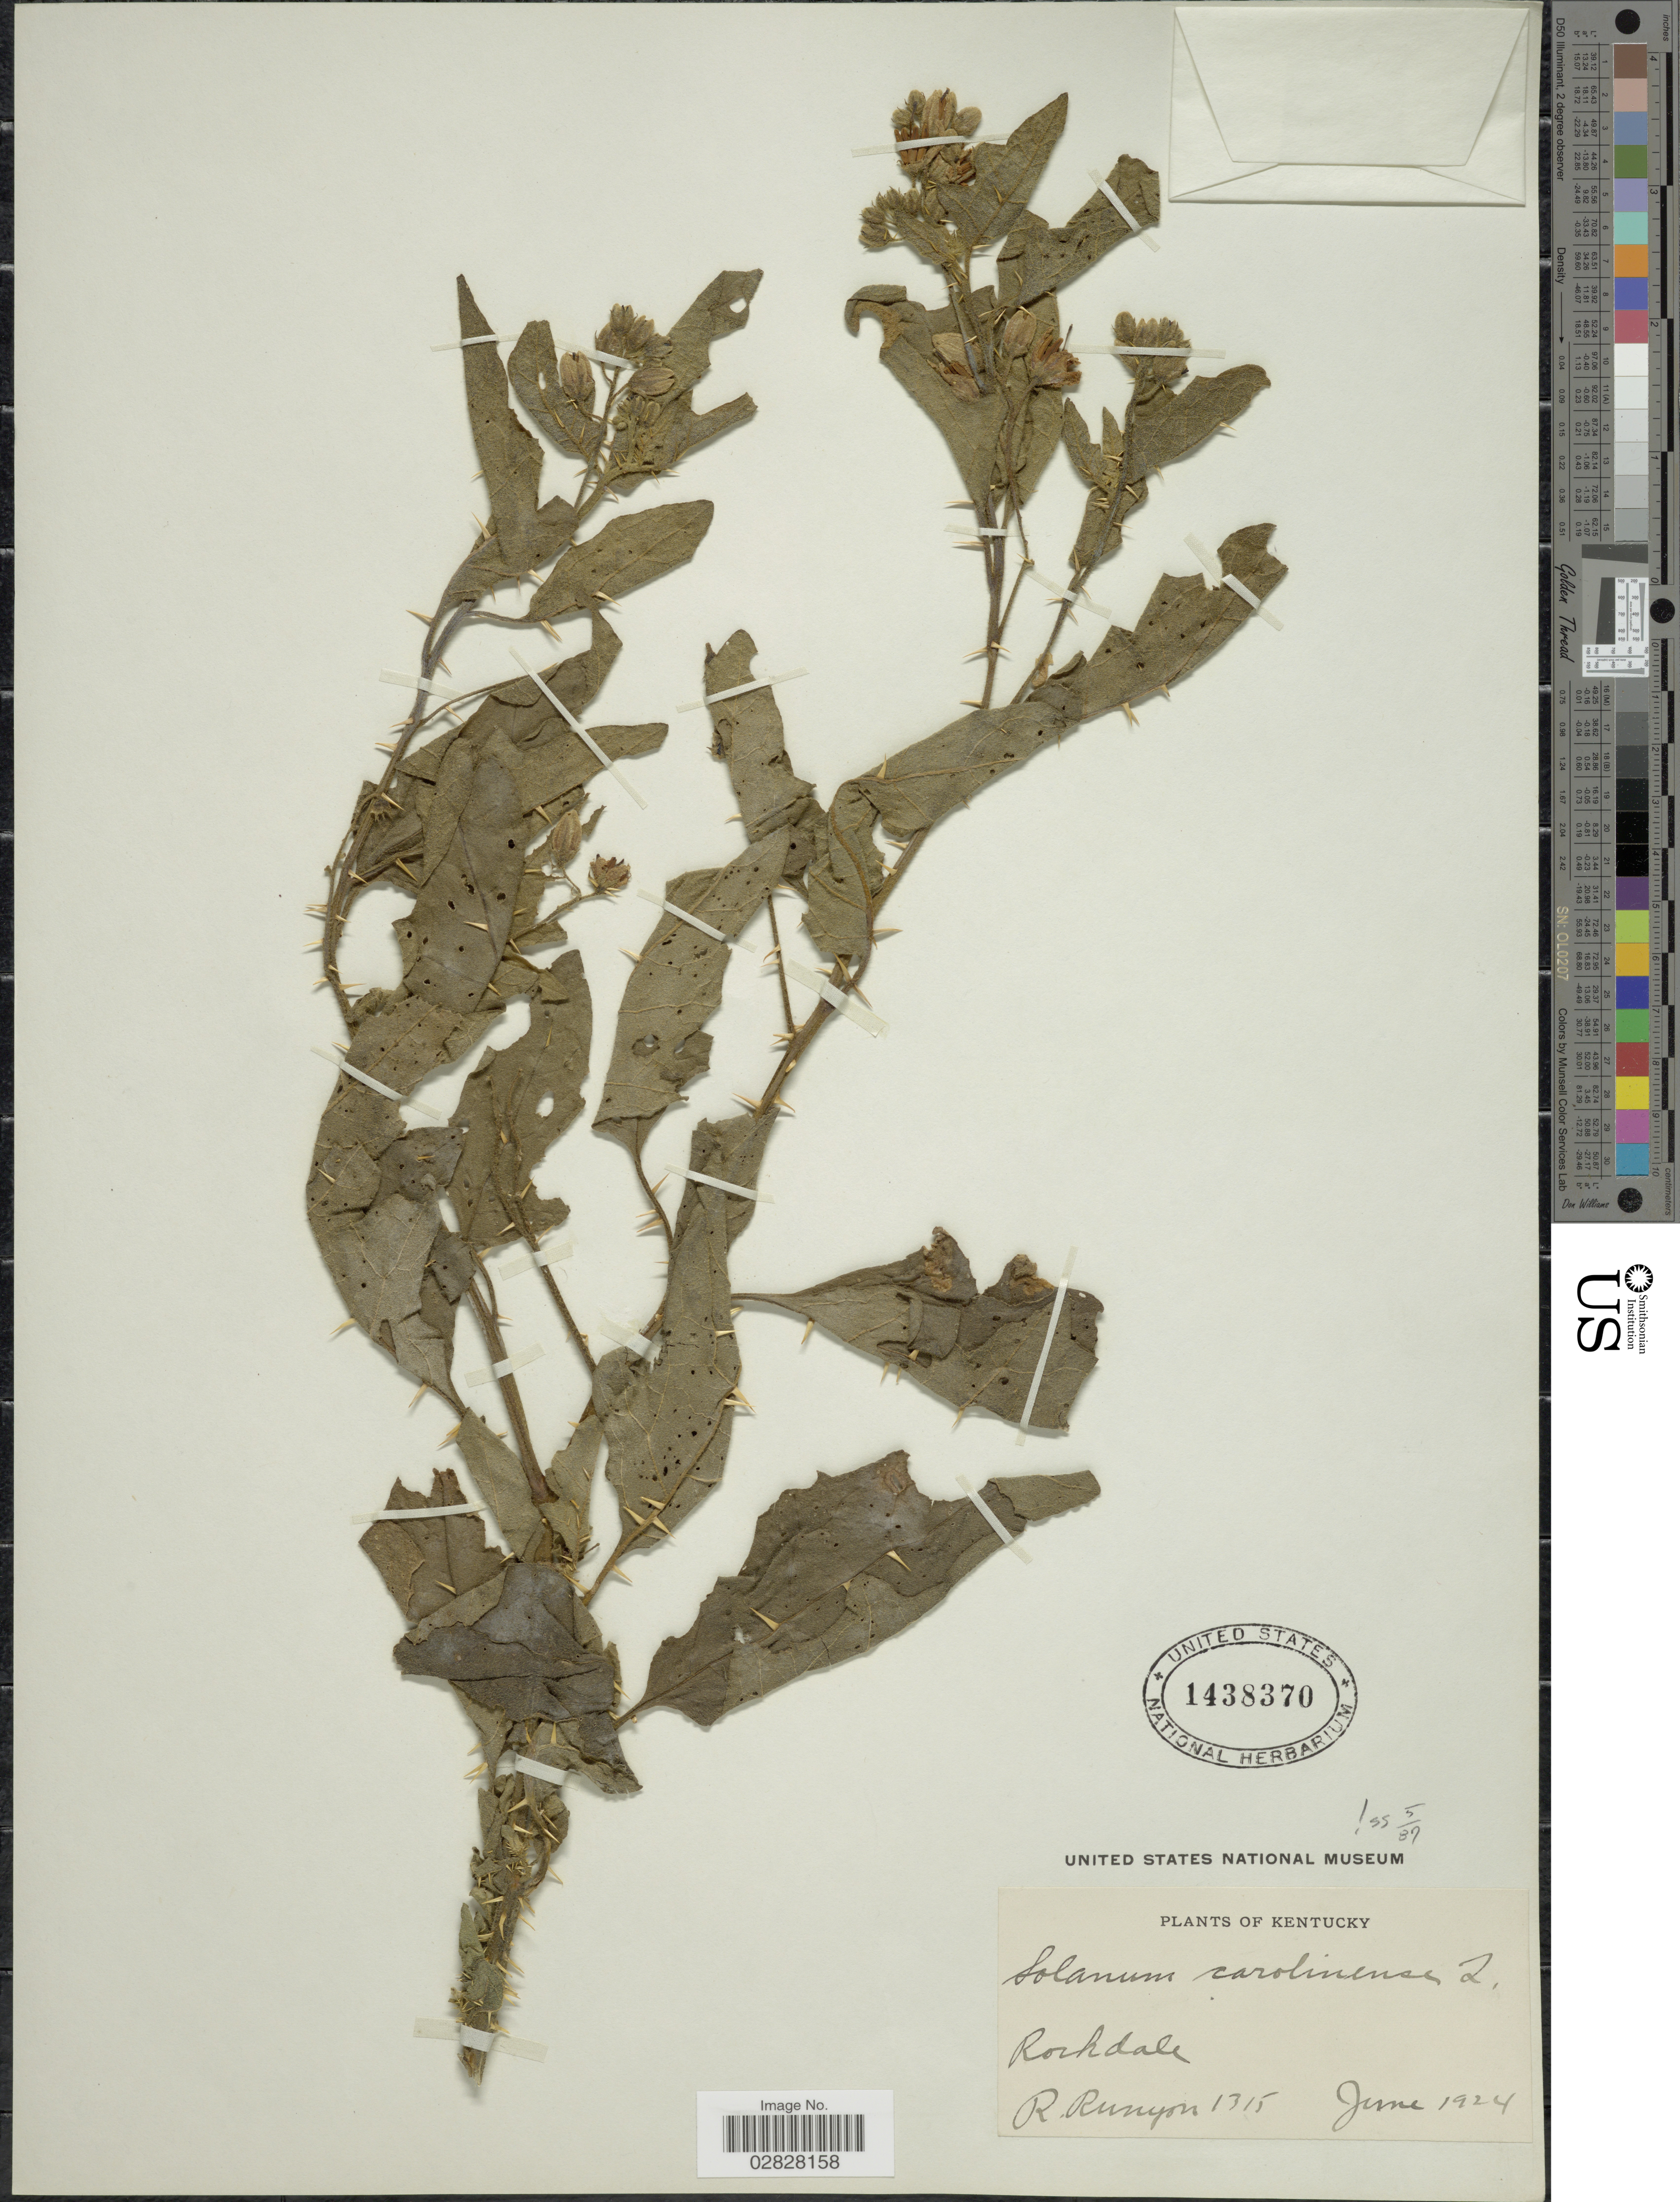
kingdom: Plantae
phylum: Tracheophyta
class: Magnoliopsida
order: Solanales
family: Solanaceae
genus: Solanum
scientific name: Solanum carolinense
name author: L.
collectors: R. Runyon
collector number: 1315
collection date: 1924-06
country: United States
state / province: Kentucky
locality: Rockdale.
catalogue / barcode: US 1438370